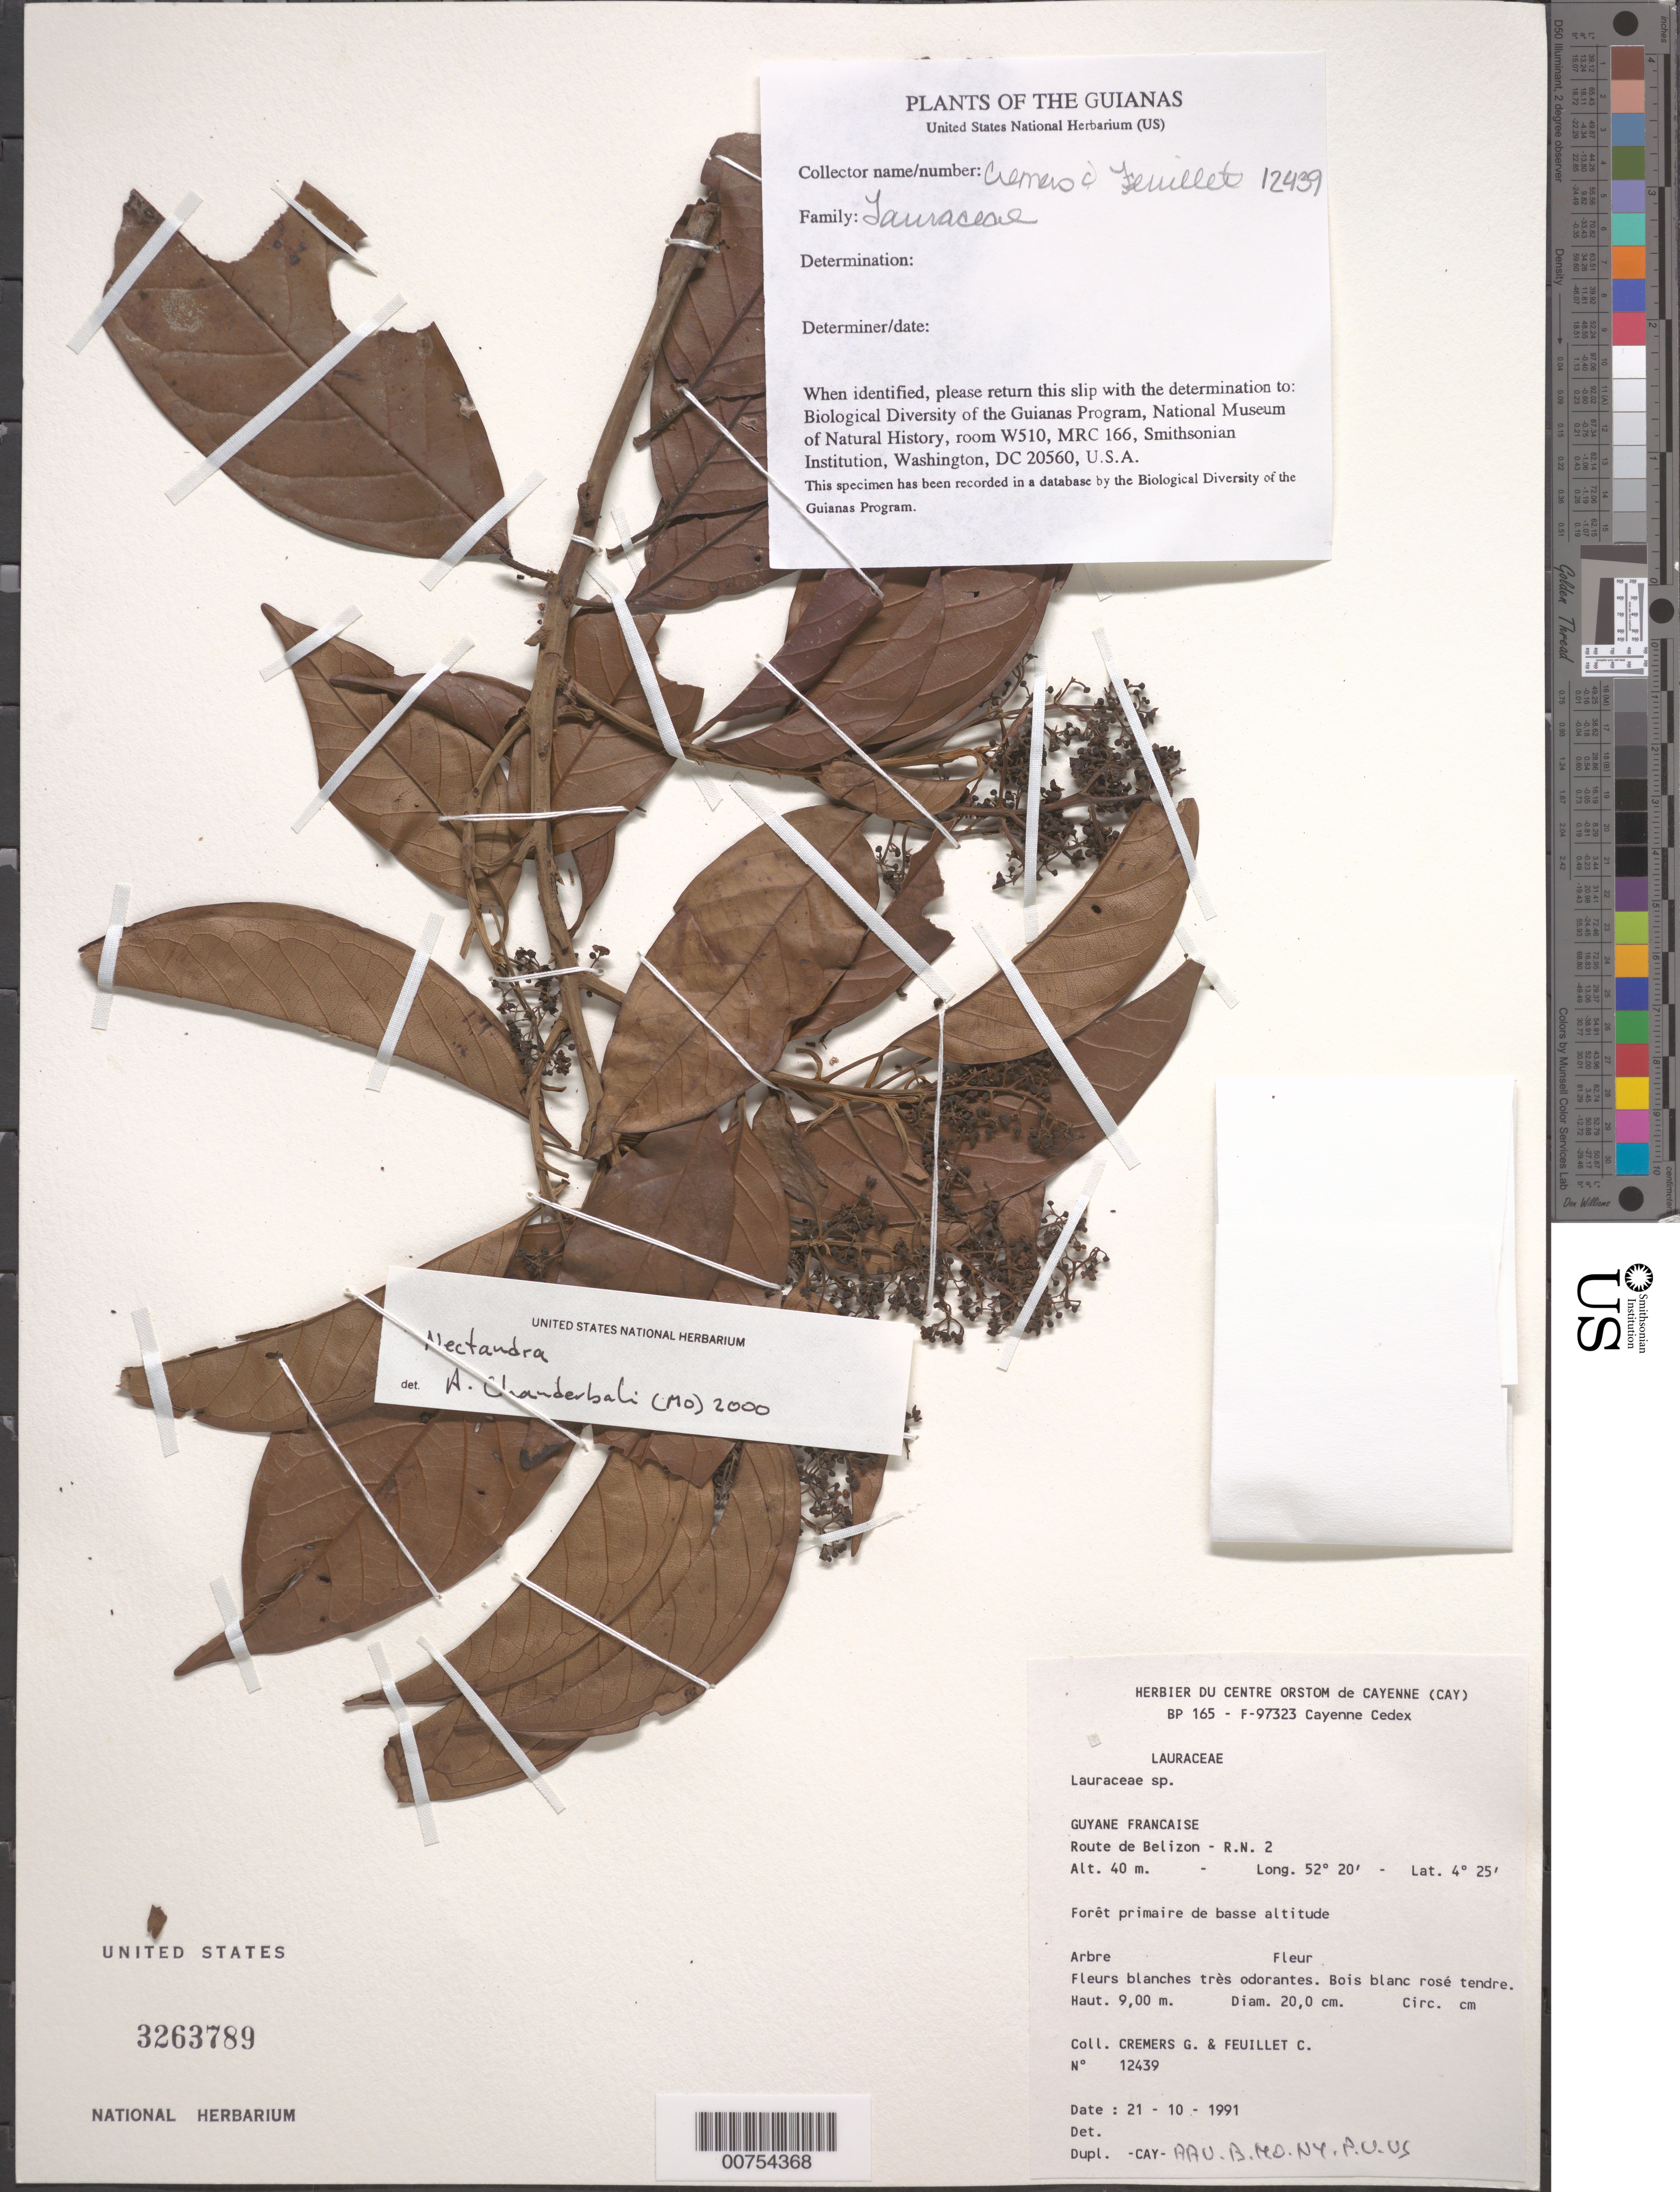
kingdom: Plantae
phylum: Tracheophyta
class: Magnoliopsida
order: Laurales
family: Lauraceae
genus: Nectandra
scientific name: Nectandra sp.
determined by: Chanderbali, Andre Shashi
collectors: G. Cremers & C. Feuillet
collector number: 12439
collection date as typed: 21-Oct-91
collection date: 1991-10-21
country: French Guiana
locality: Route de Bélizon, R.N. 2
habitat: Low primary forest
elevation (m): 40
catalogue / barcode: US 3263789